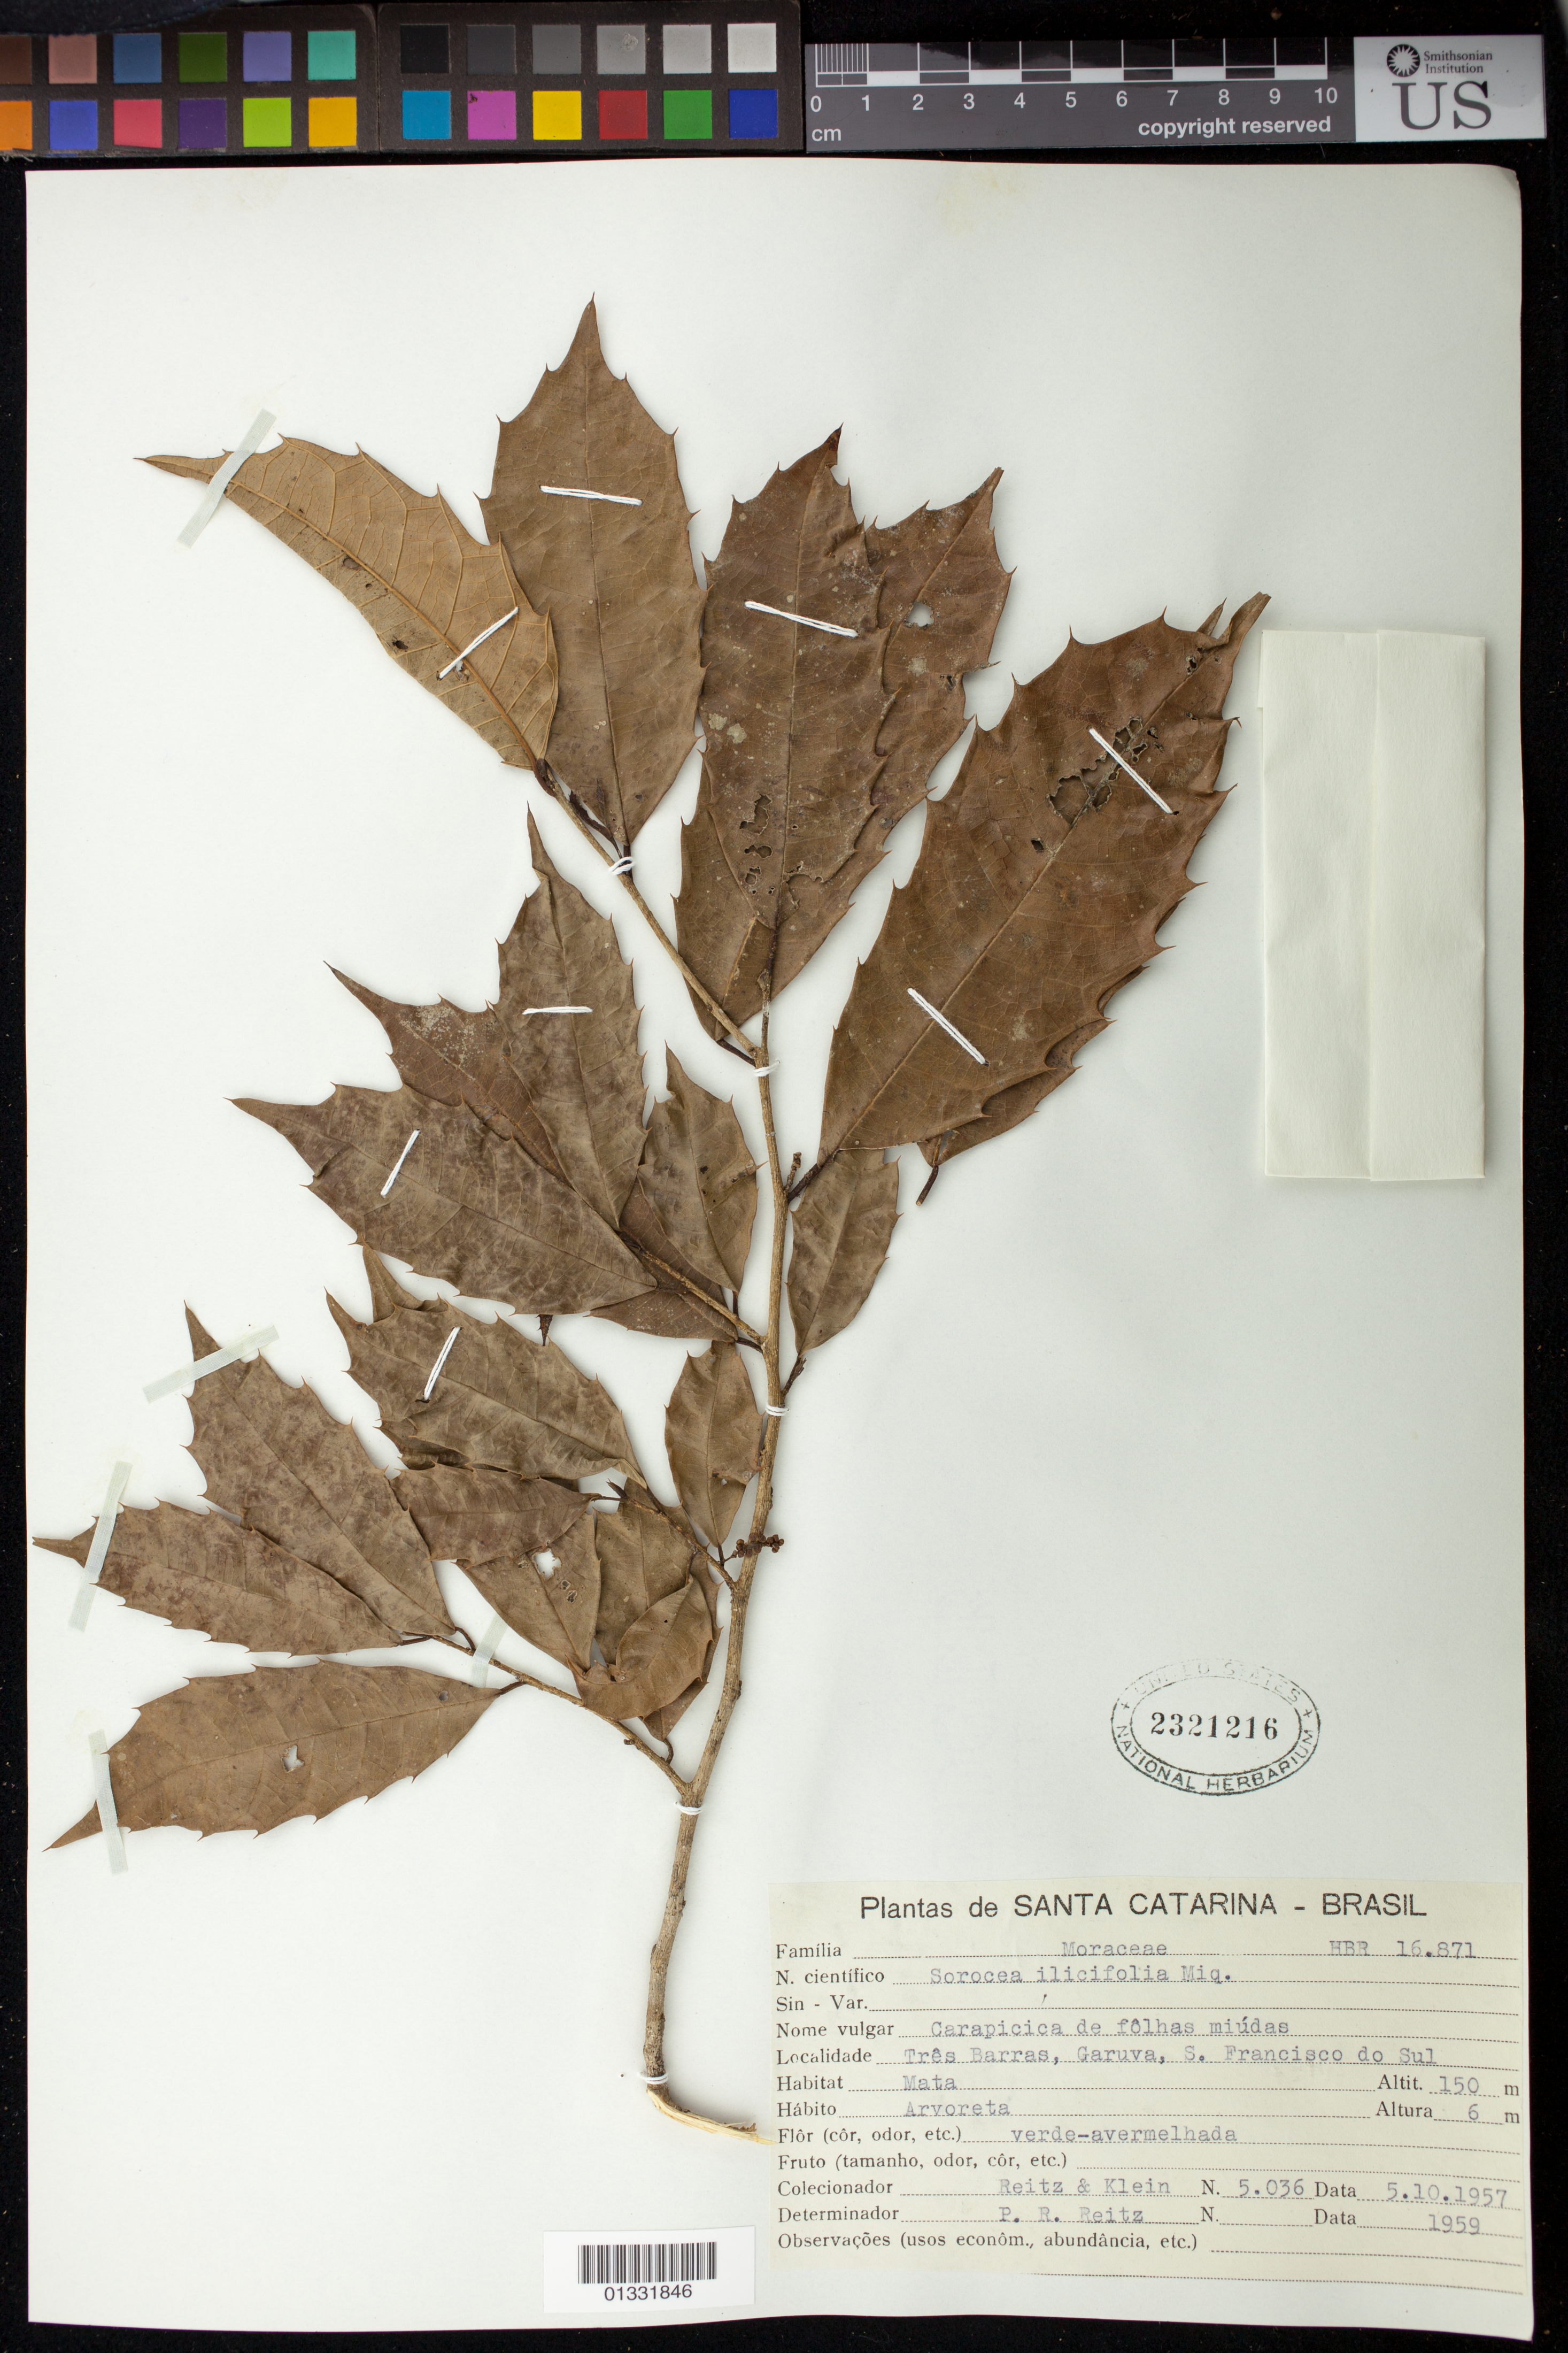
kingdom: Plantae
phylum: Tracheophyta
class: Magnoliopsida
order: Rosales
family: Moraceae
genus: Sorocea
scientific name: Sorocea bonplandii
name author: (Baill.) W.C. Burger et al.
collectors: R. Reitz & R. M. Klein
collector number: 5036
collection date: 1957-10-05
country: Brazil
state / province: Santa Catarina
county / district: São Francisco do Sul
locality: Três Barras, Garauva, S. Francisco do Sul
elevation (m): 150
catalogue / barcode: US 2321216